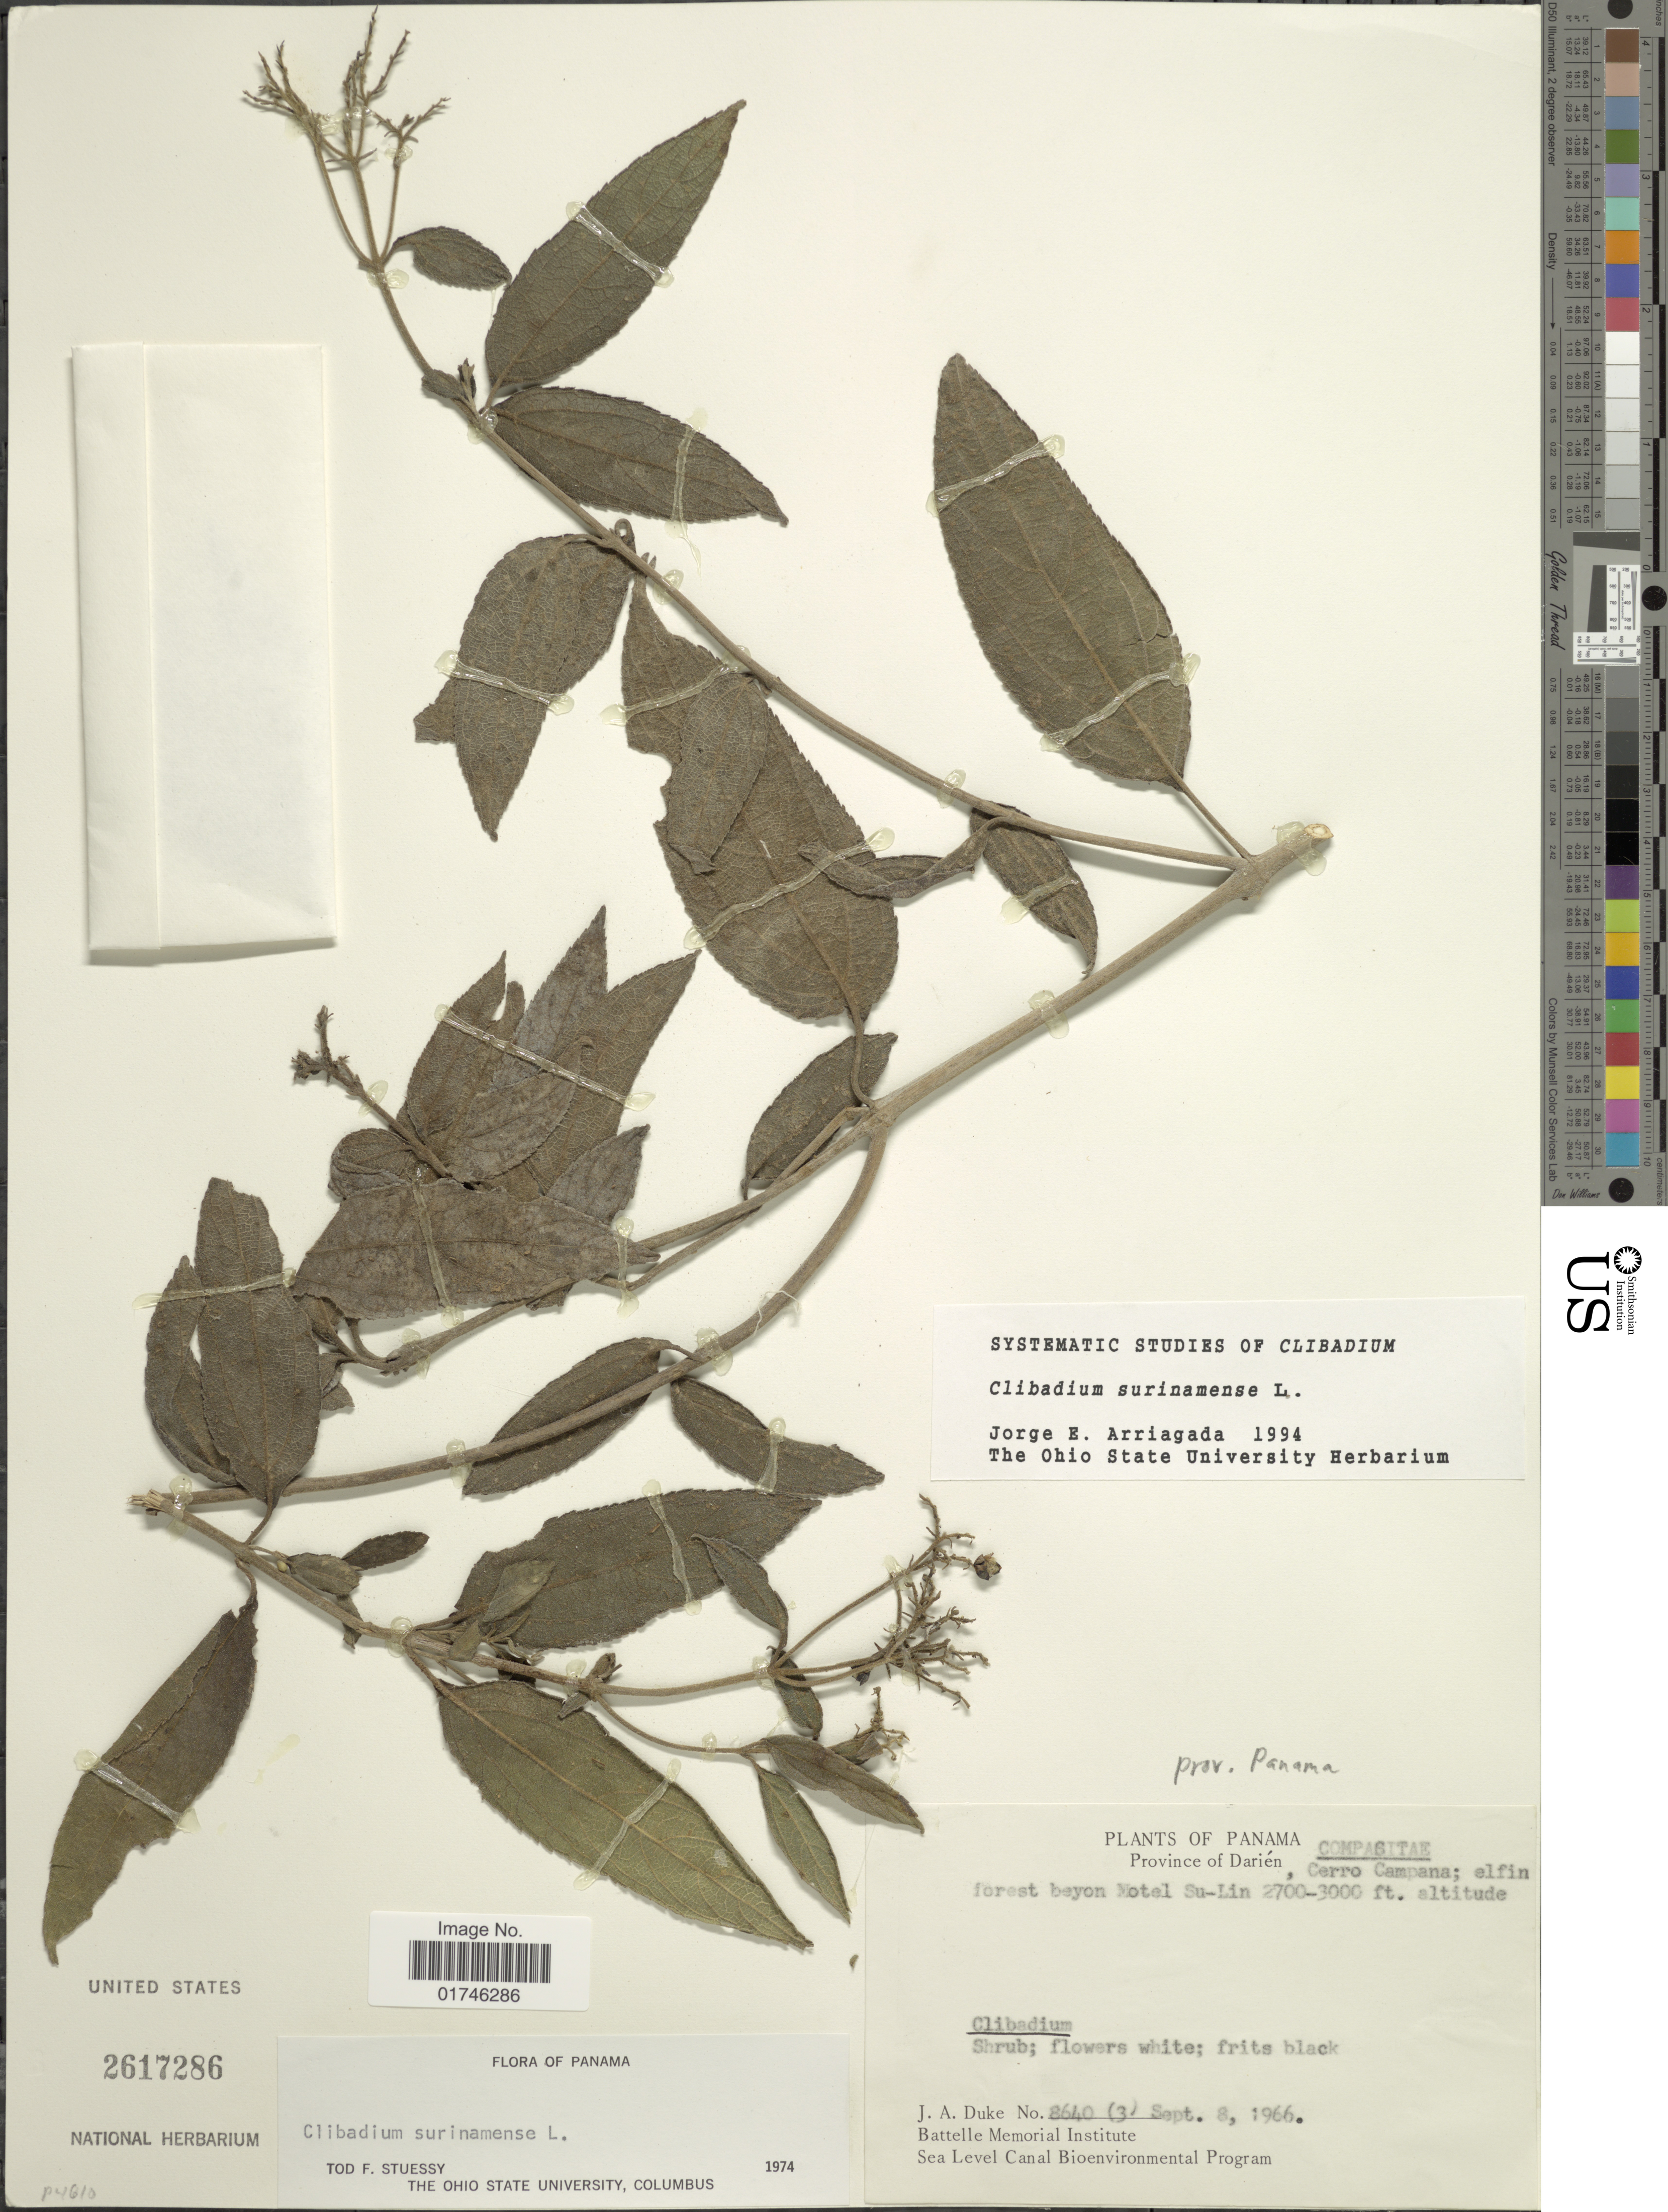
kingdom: Plantae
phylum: Tracheophyta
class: Magnoliopsida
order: Asterales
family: Asteraceae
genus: Clibadium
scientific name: Clibadium surinamense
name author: L.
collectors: J. A. Duke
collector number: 8460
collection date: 1966-09-08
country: Panama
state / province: Darién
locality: Province of Darien, Cerro Campana. Elfin forest beyon Motel Su-Lin.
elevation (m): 823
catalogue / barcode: US 2617286